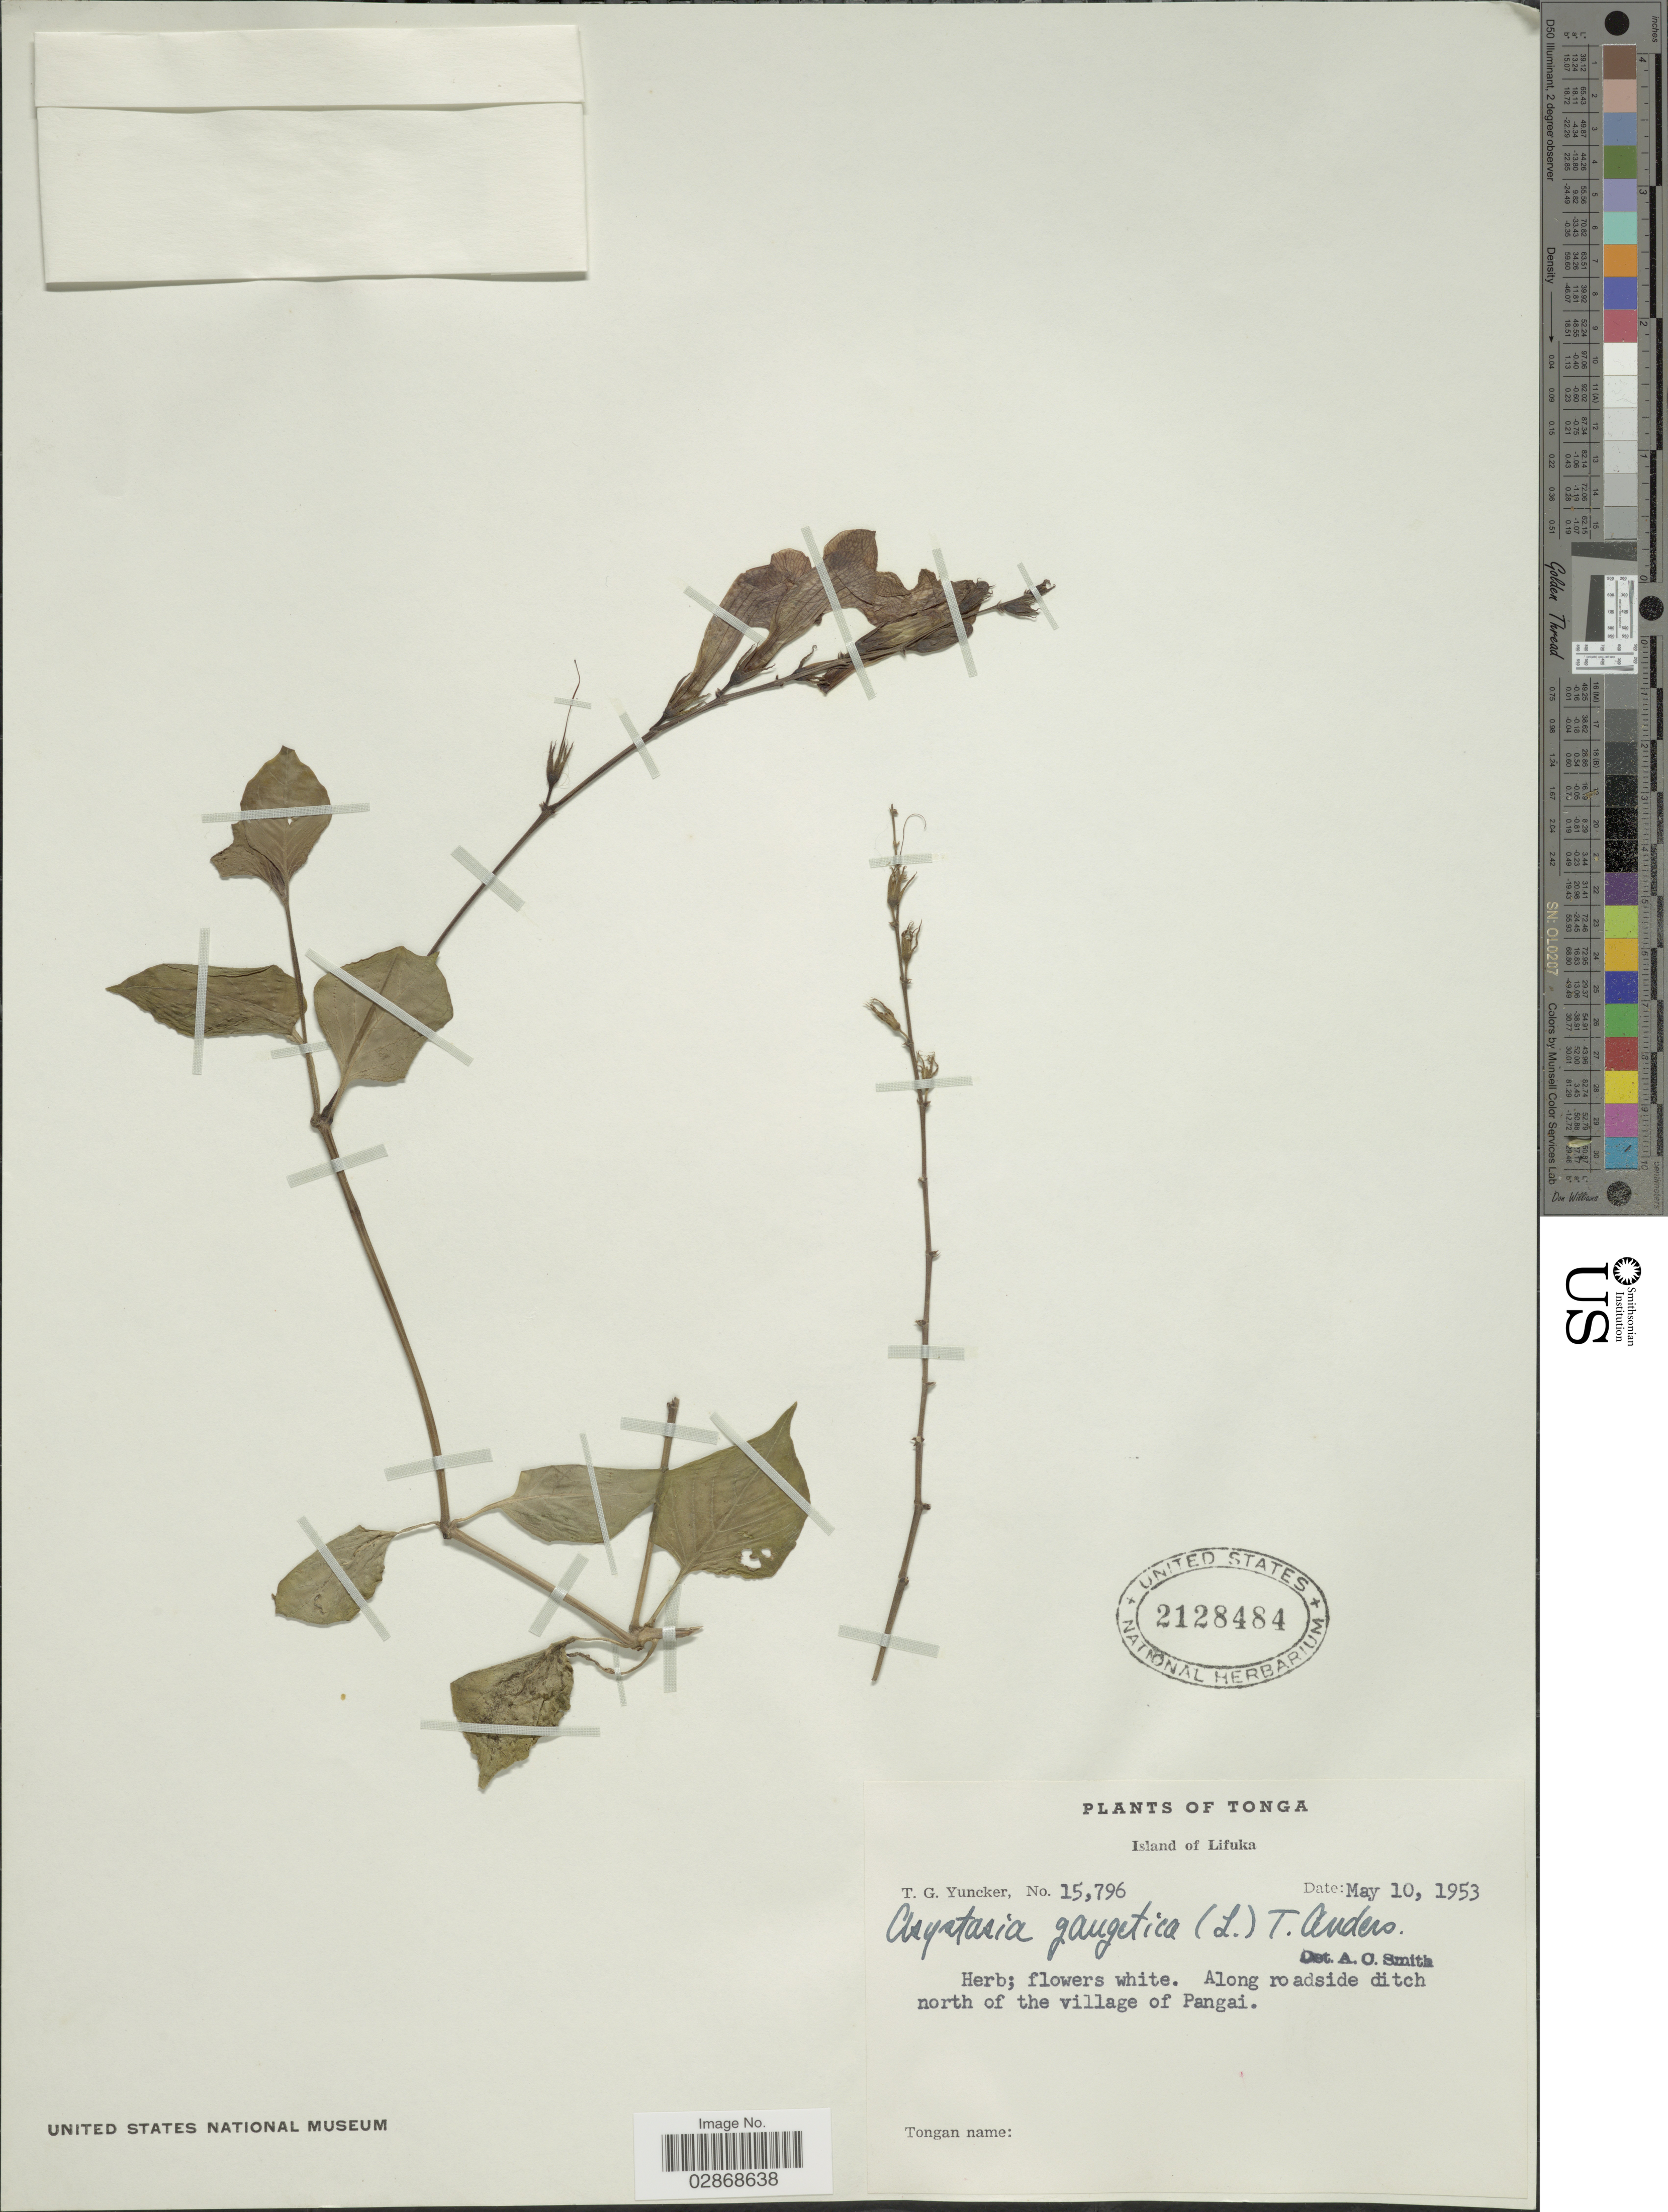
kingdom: Plantae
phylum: Tracheophyta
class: Magnoliopsida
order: Lamiales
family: Acanthaceae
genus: Asystasia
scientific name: Asystasia gangetica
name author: (L.) T. Anderson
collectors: T. G. Yuncker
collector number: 15796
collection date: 1953-05-10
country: Tonga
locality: Island of Lifuka. Along roadside ditch north of the village of Pangai.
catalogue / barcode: US 2128484